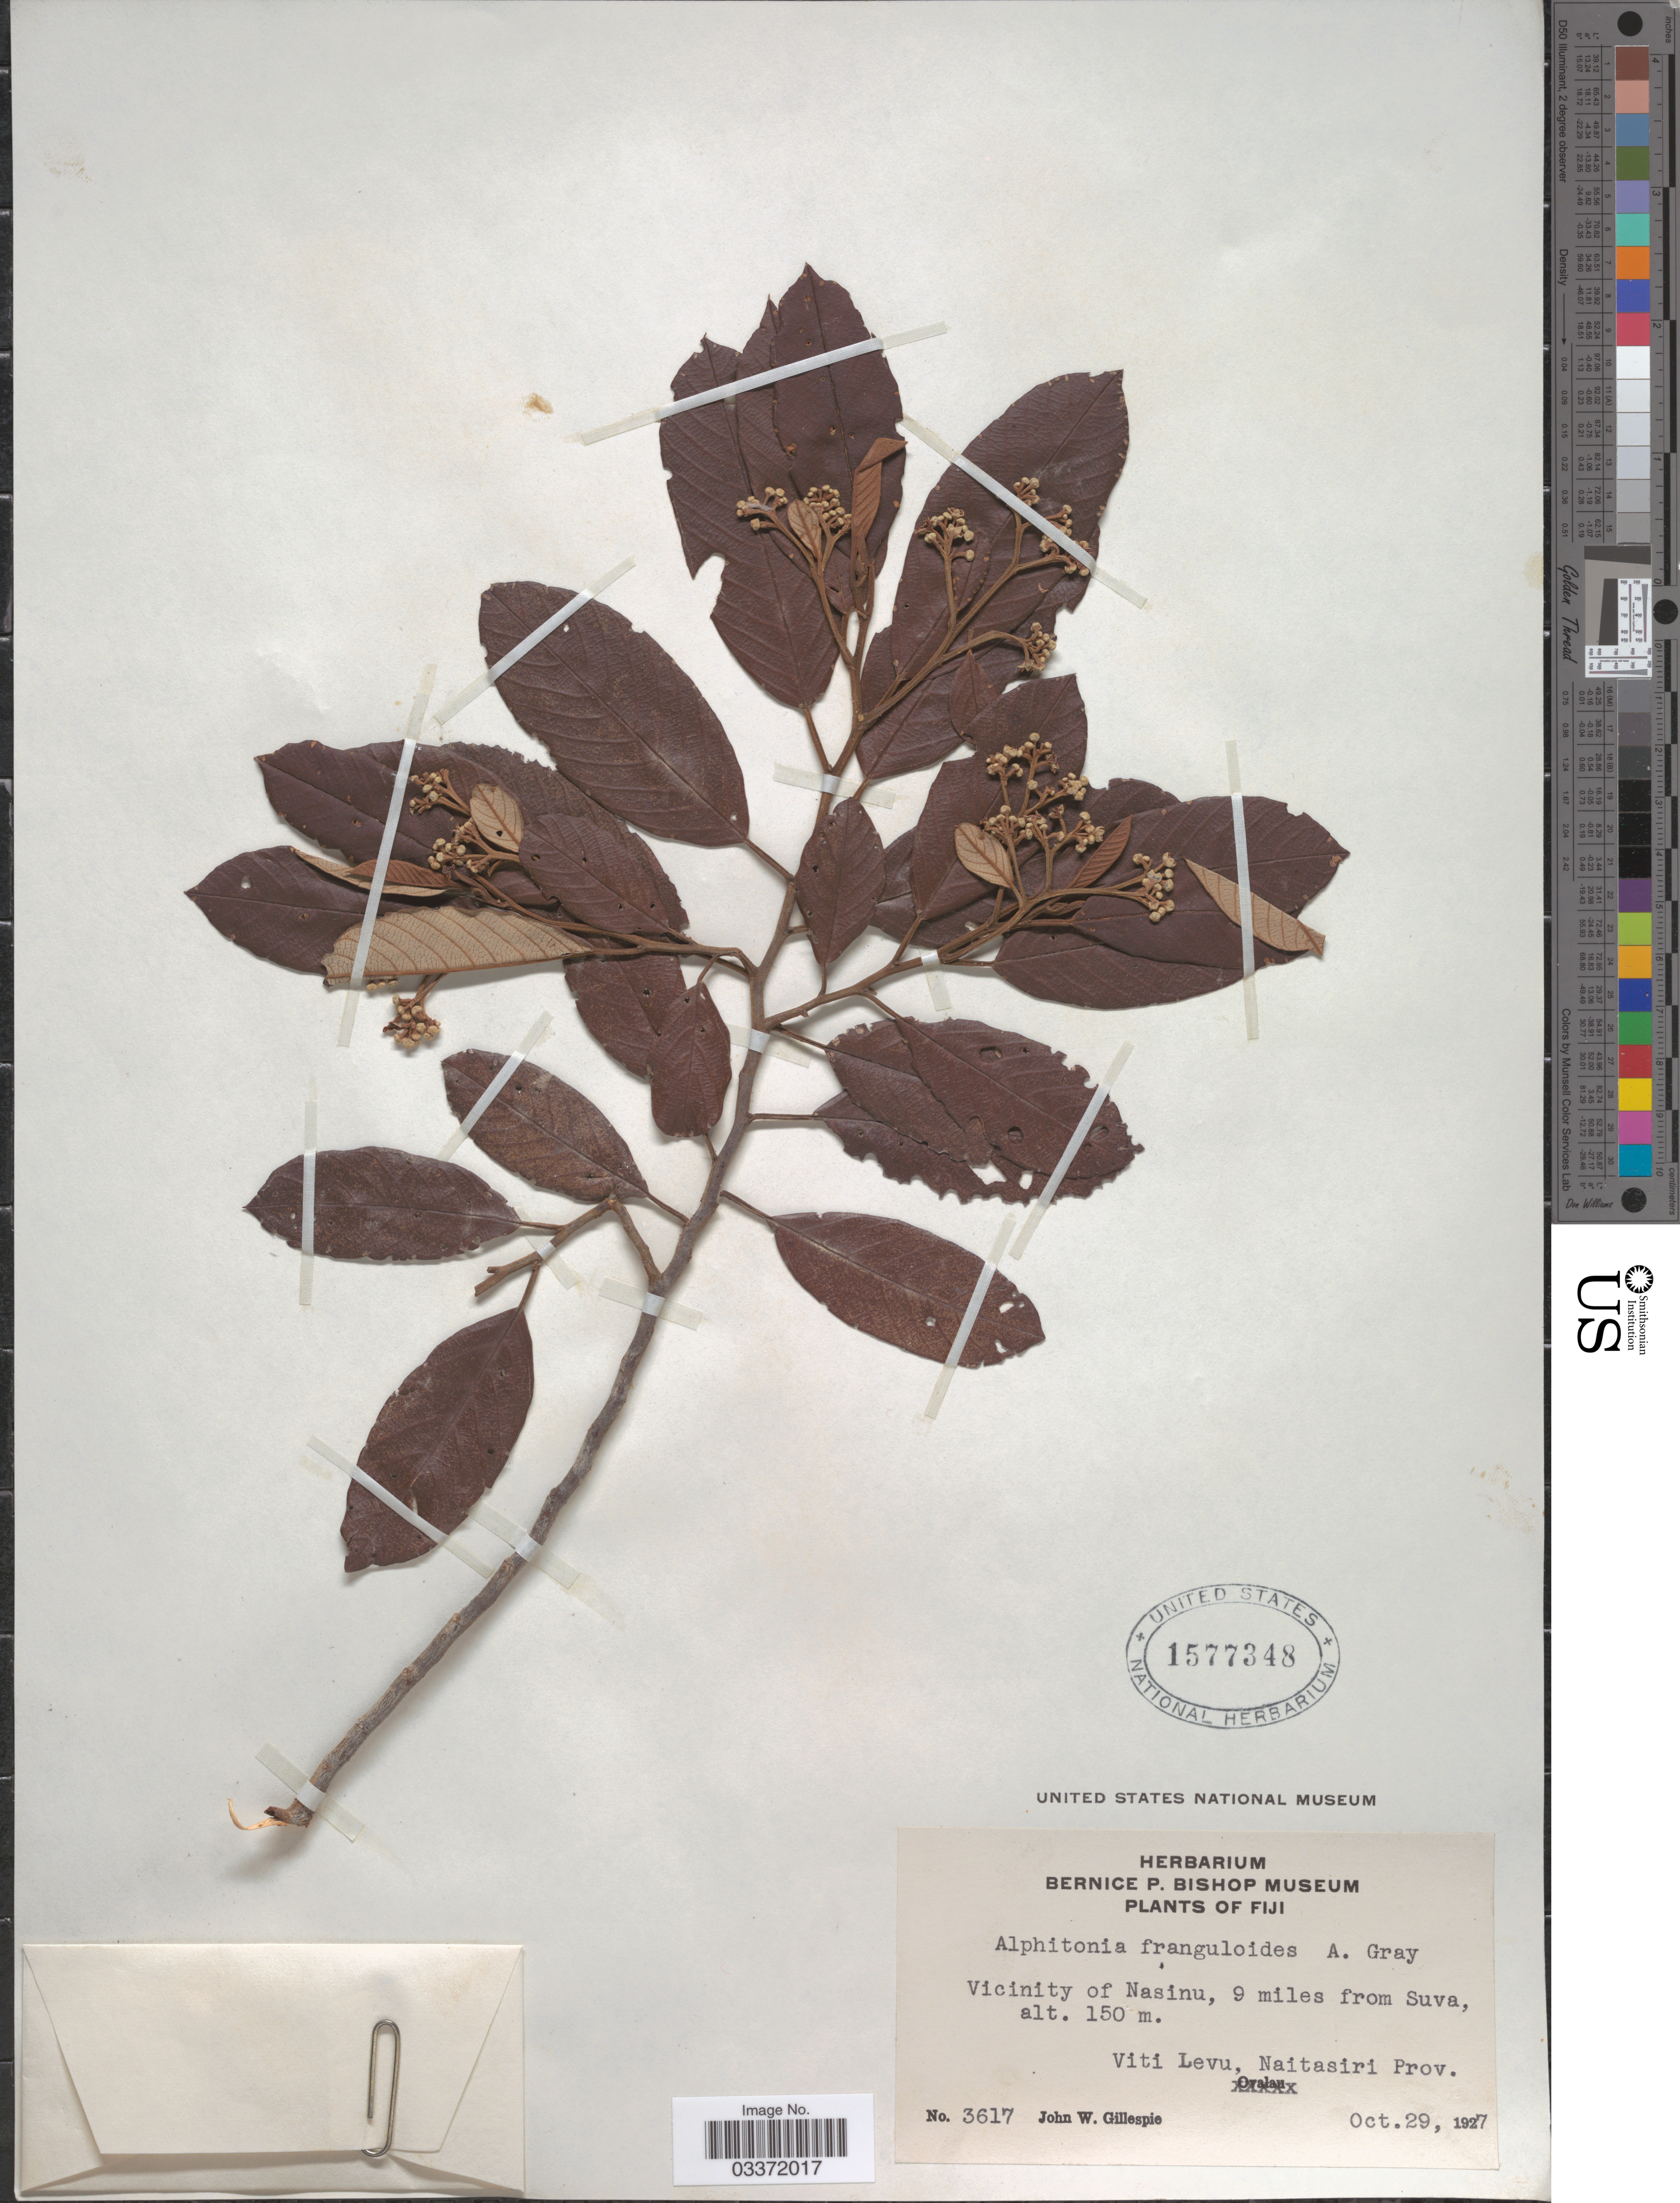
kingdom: Plantae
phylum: Tracheophyta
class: Magnoliopsida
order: Rosales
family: Rhamnaceae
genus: Alphitonia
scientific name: Alphitonia franguloides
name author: A. Gray in Wilkes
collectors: J. W. Gillespie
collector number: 3617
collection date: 1927-10-29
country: Fiji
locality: Vicinity of Nasinu, 9 miles from Suva. Viti Levu, Naitasiri Prov.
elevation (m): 150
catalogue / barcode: US 1577348